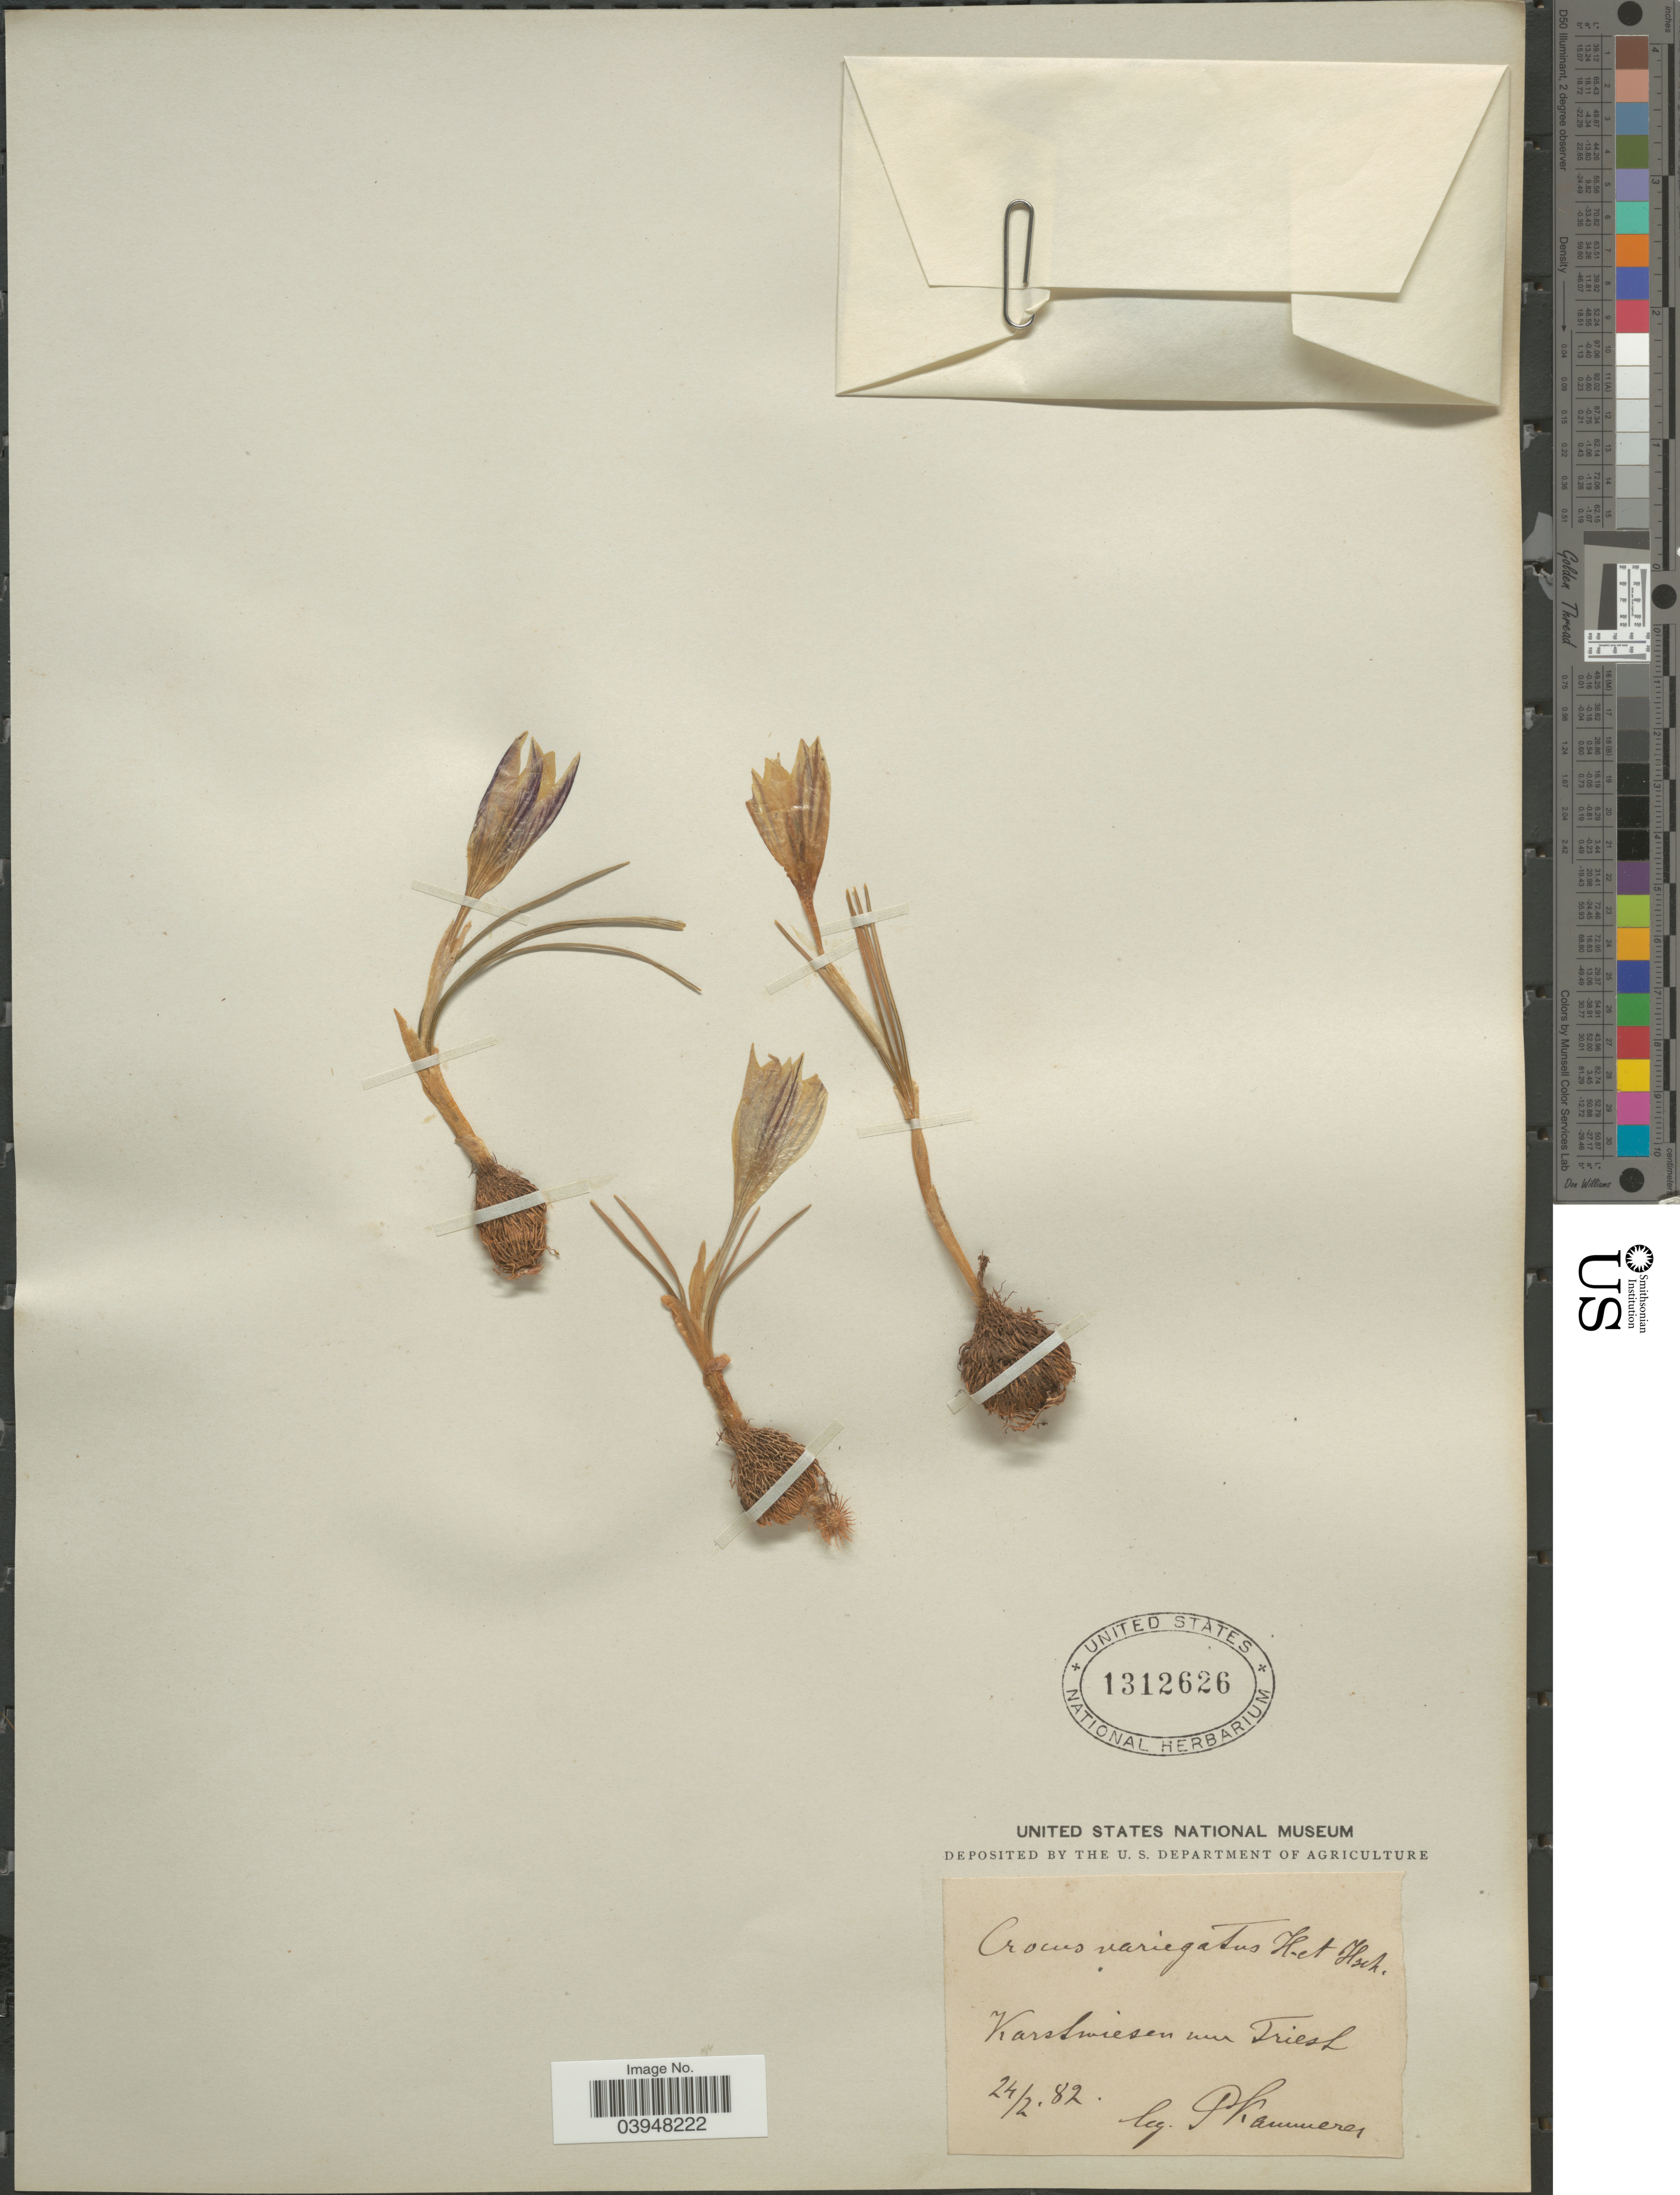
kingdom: Plantae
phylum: Tracheophyta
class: Liliopsida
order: Asparagales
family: Iridaceae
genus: Crocus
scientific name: Crocus variegatus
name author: Hoppe & Hornsch.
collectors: P. Kammerer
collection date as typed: Transcribed d/m/y: 24/2/82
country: Italy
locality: Karstwiesen um Triest.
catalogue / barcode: US 1312626